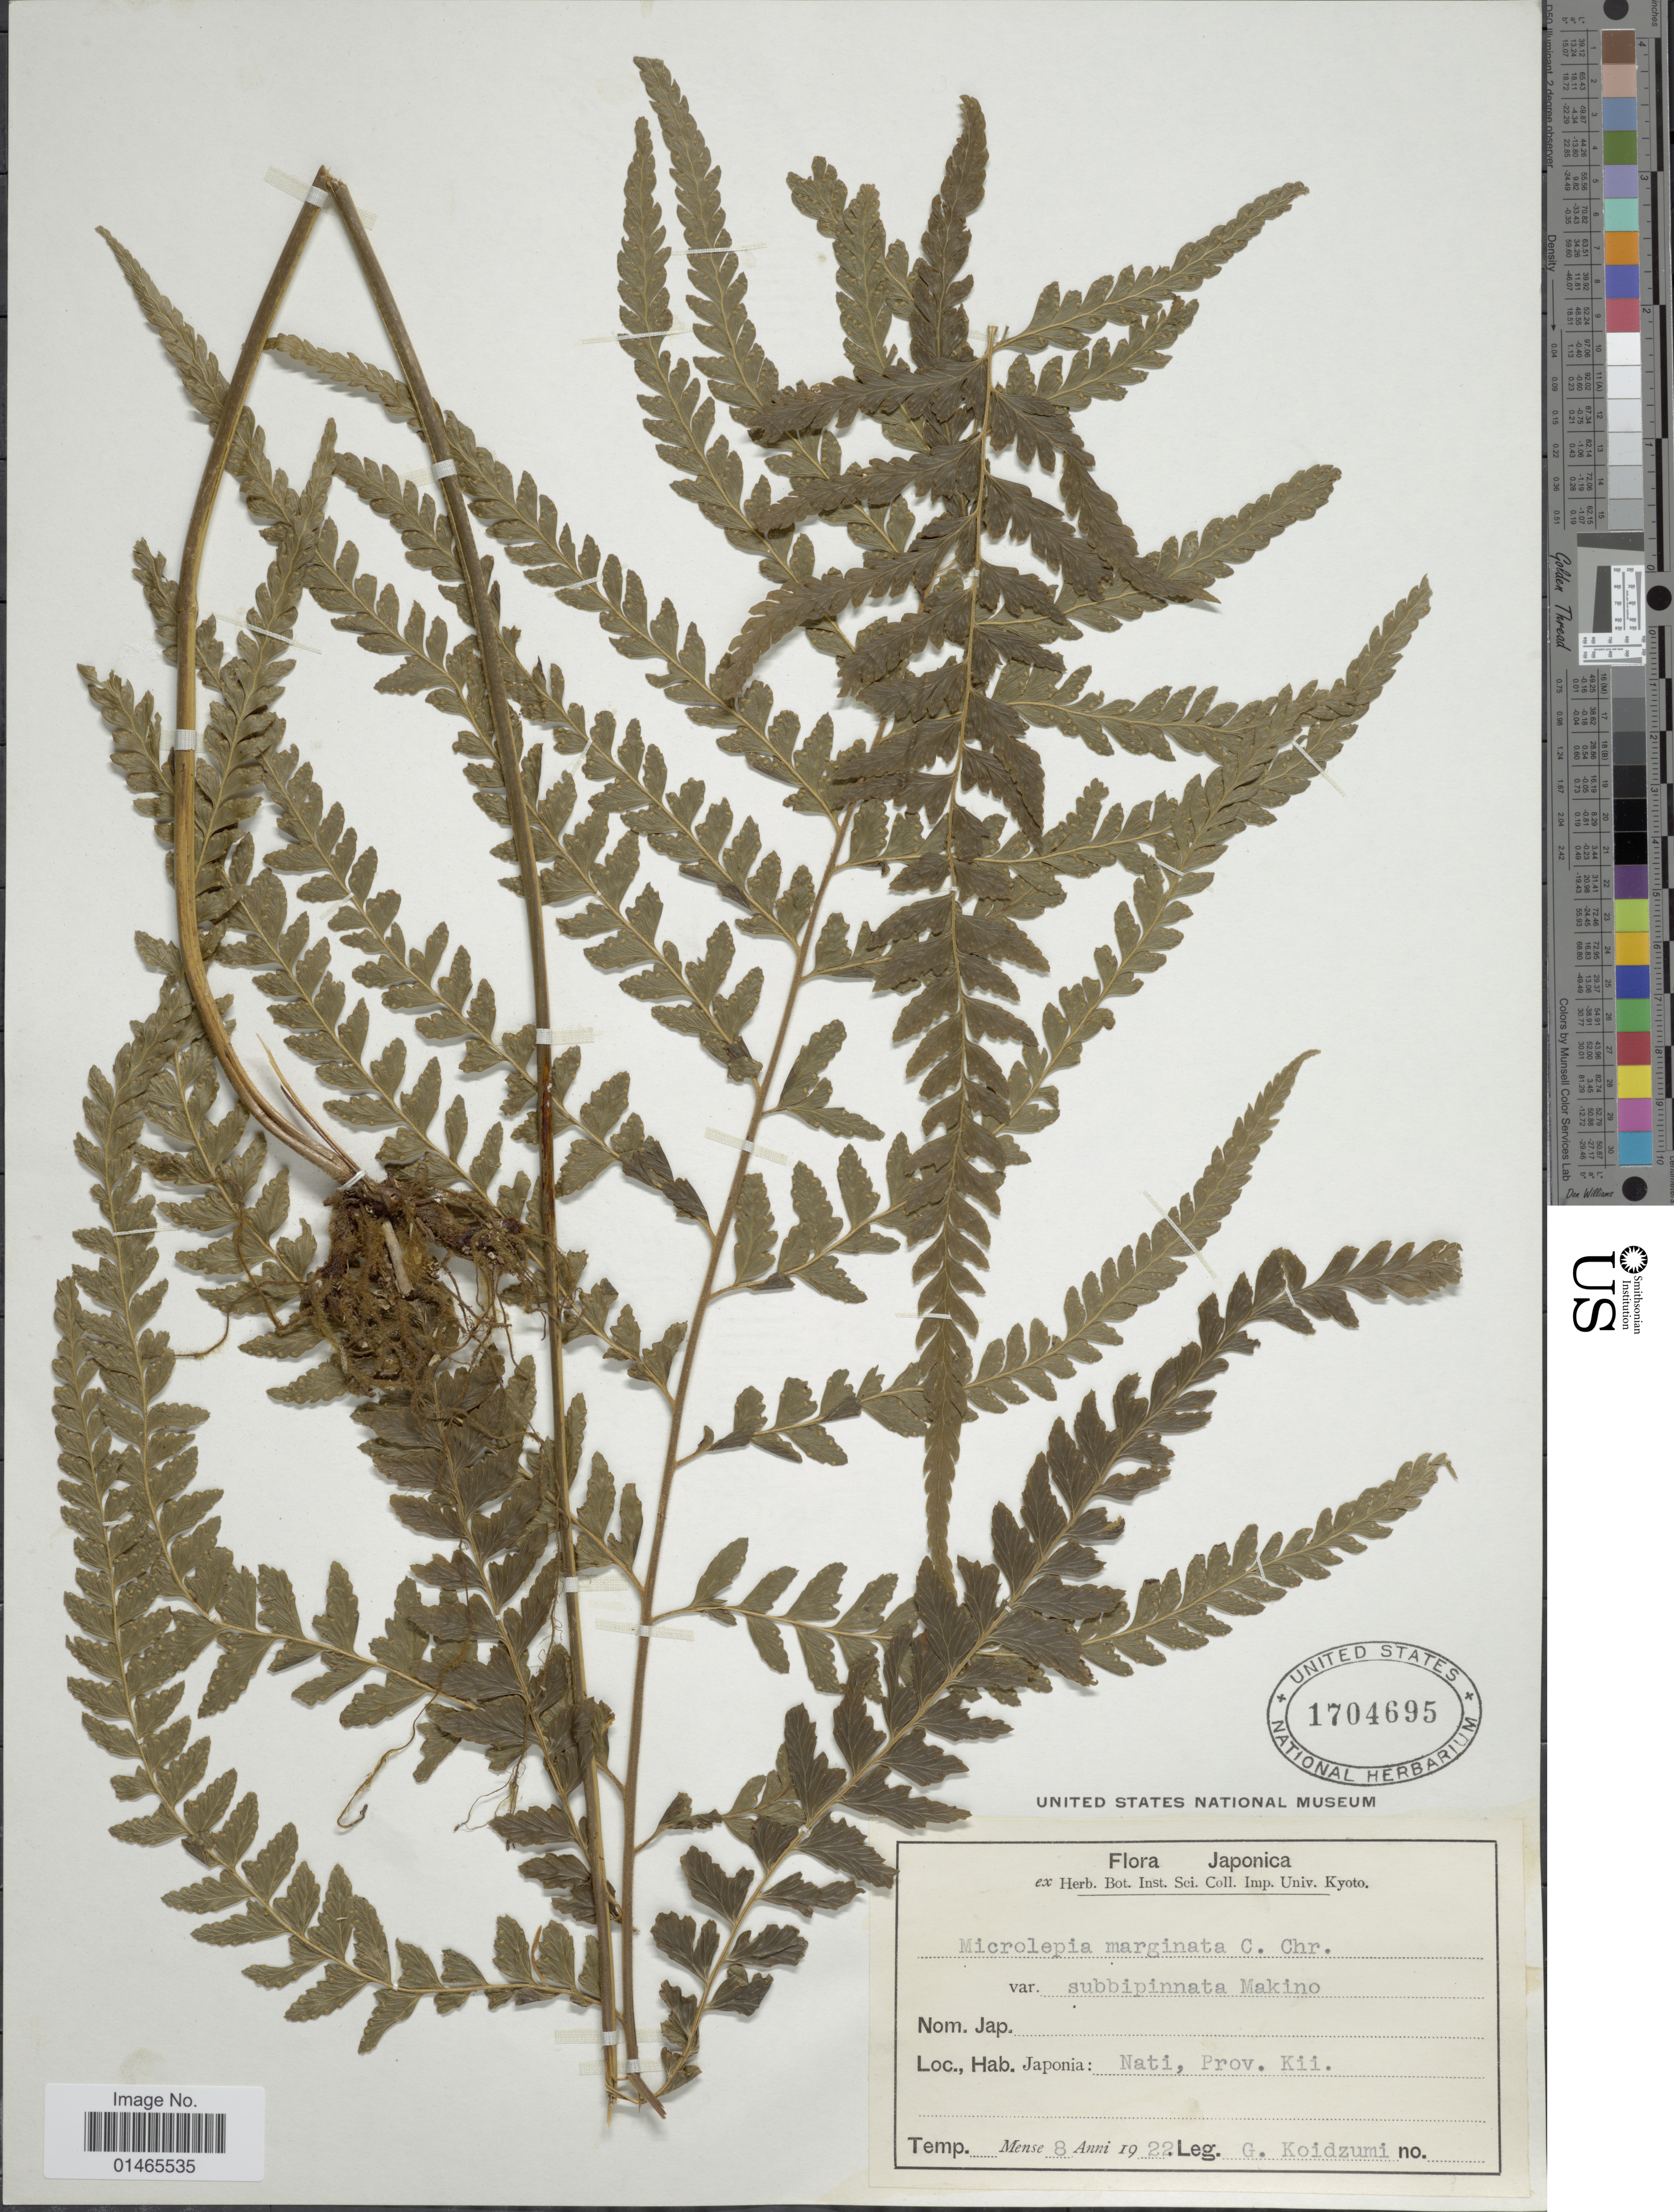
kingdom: Plantae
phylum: Tracheophyta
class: Polypodiopsida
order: Polypodiales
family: Dennstaedtiaceae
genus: Microlepia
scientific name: Microlepia marginata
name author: (Houtt.) C. Chr.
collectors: G. Koidzumi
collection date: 1922-08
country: Japan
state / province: Wakayama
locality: Nati, Prov. Kii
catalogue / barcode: US 1704695